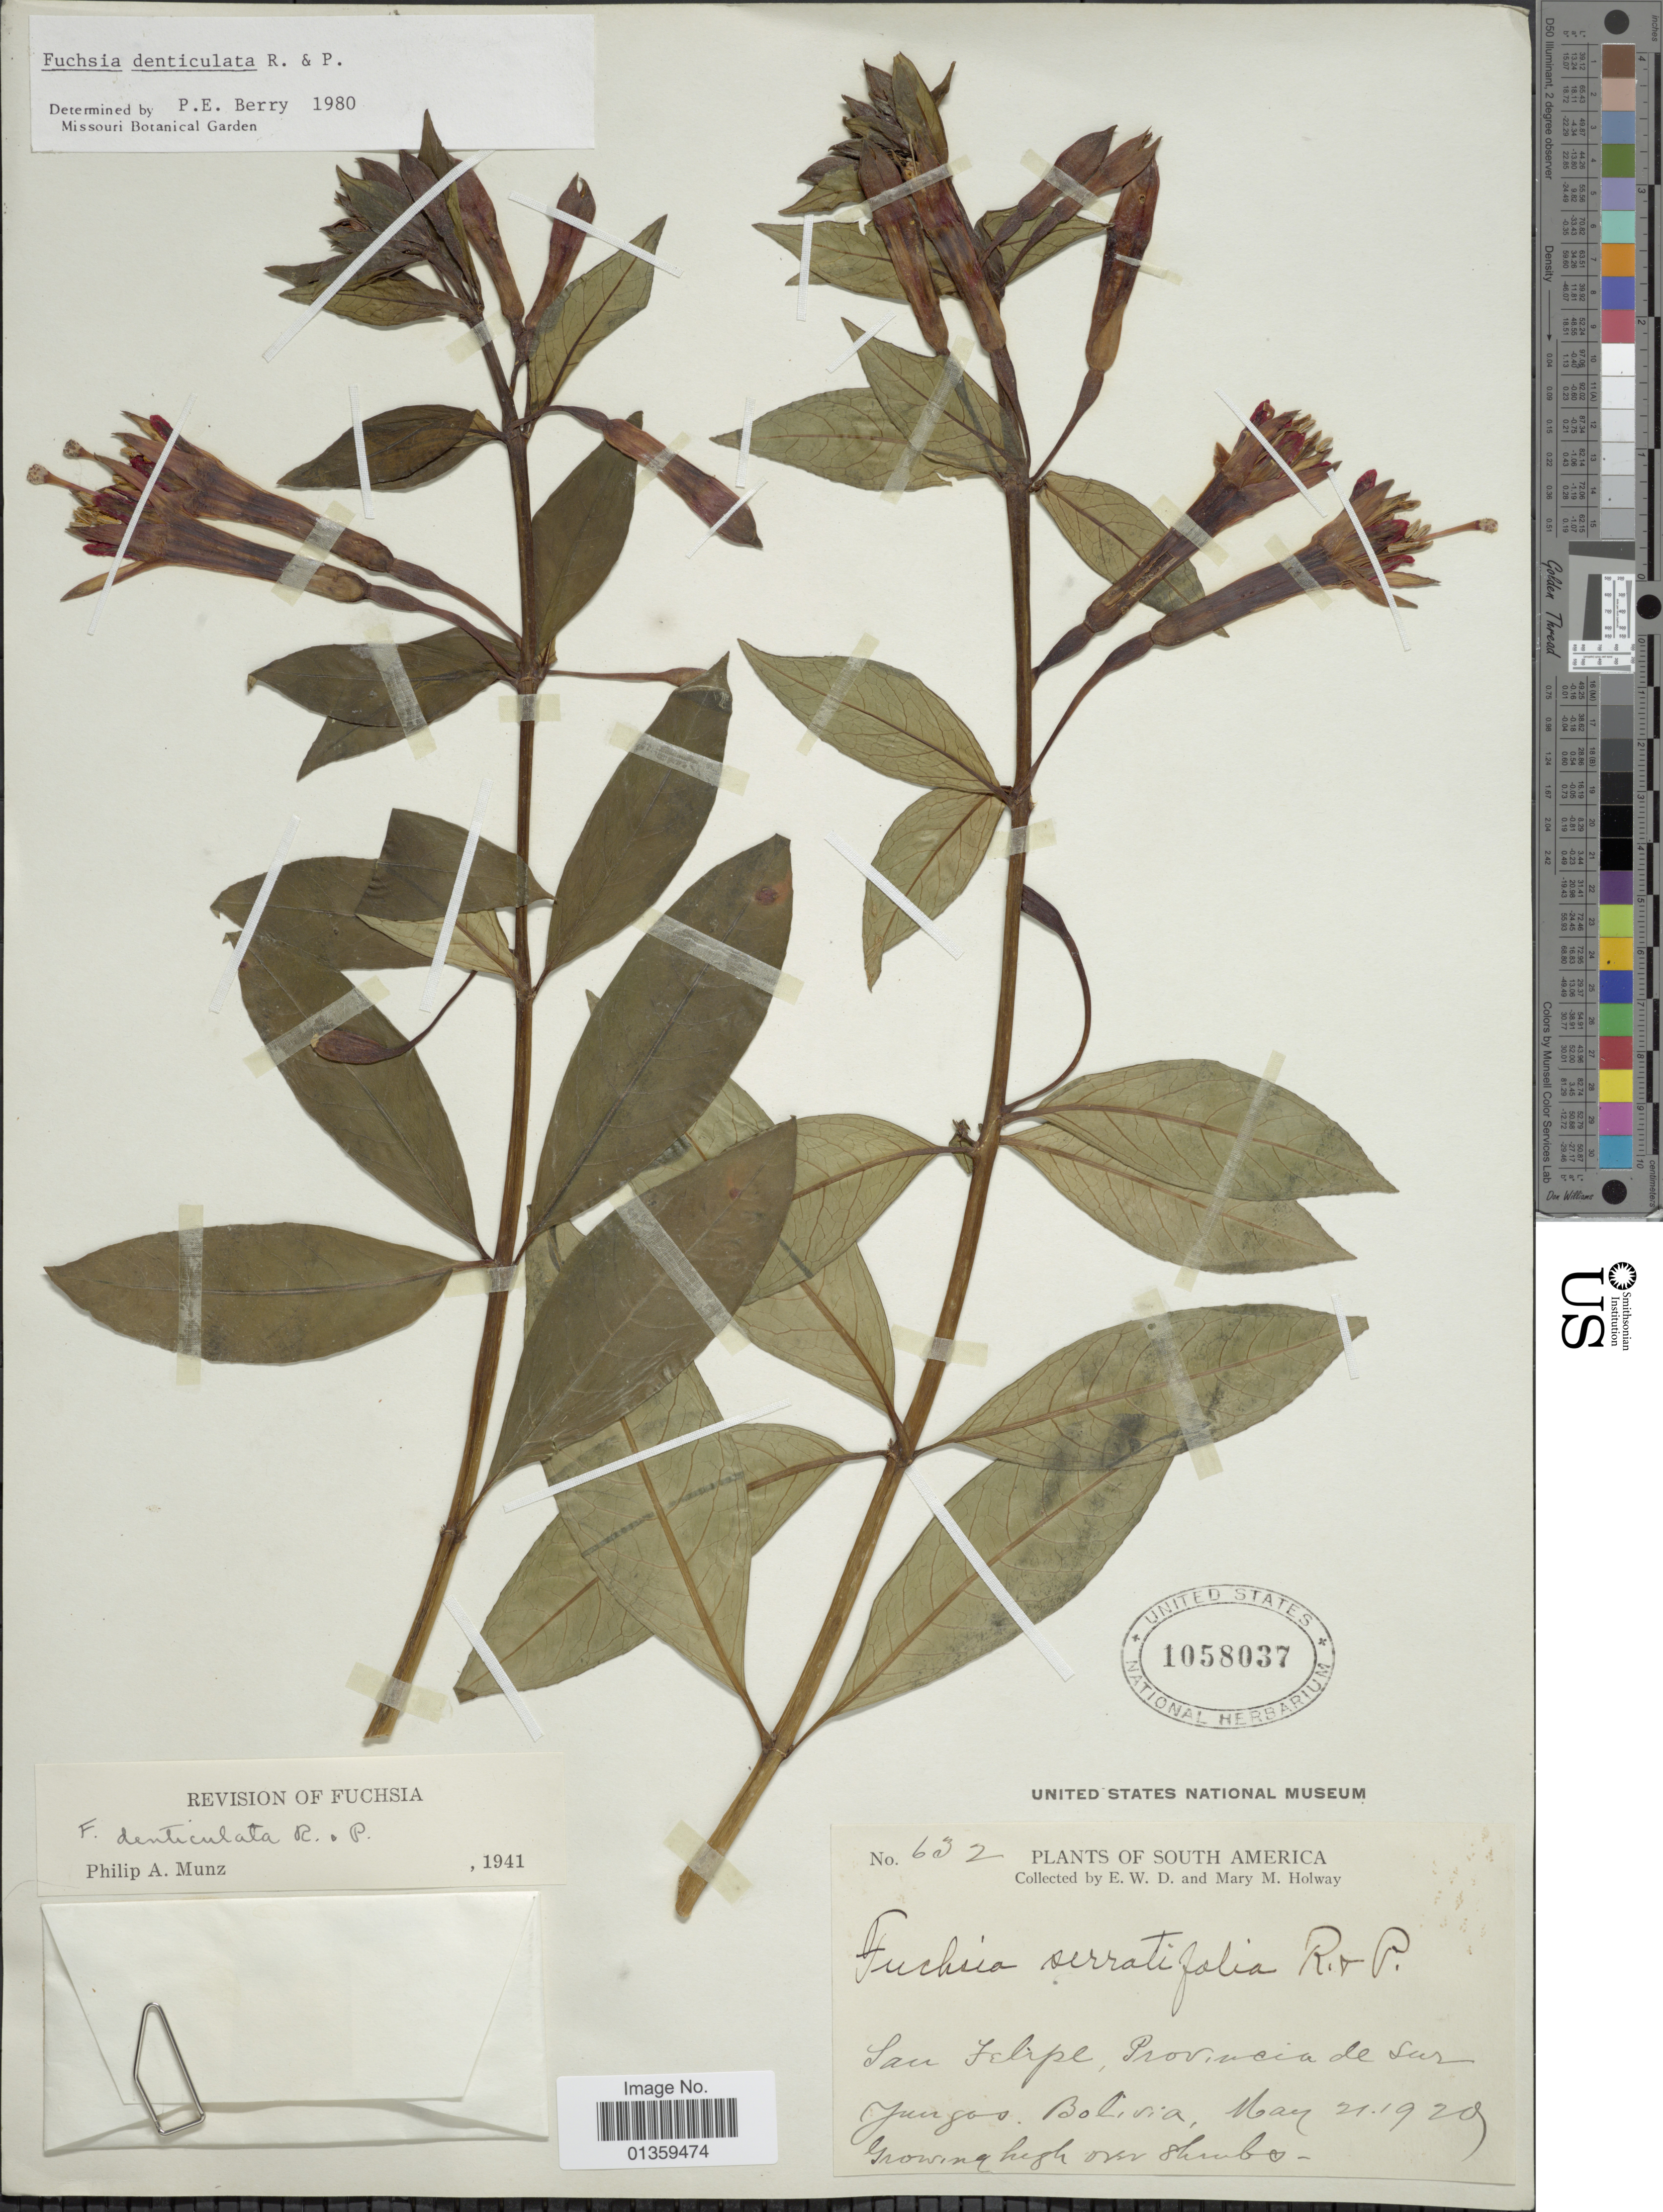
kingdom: Plantae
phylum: Tracheophyta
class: Magnoliopsida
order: Myrtales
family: Onagraceae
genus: Fuchsia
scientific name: Fuchsia denticulata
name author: Ruiz & Pav.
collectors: E. W. D. Holway & M. M. Holway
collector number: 632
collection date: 1920-05-21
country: Peru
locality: South America, San Felipe, Provincia de Sur Yungas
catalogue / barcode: US 1058037